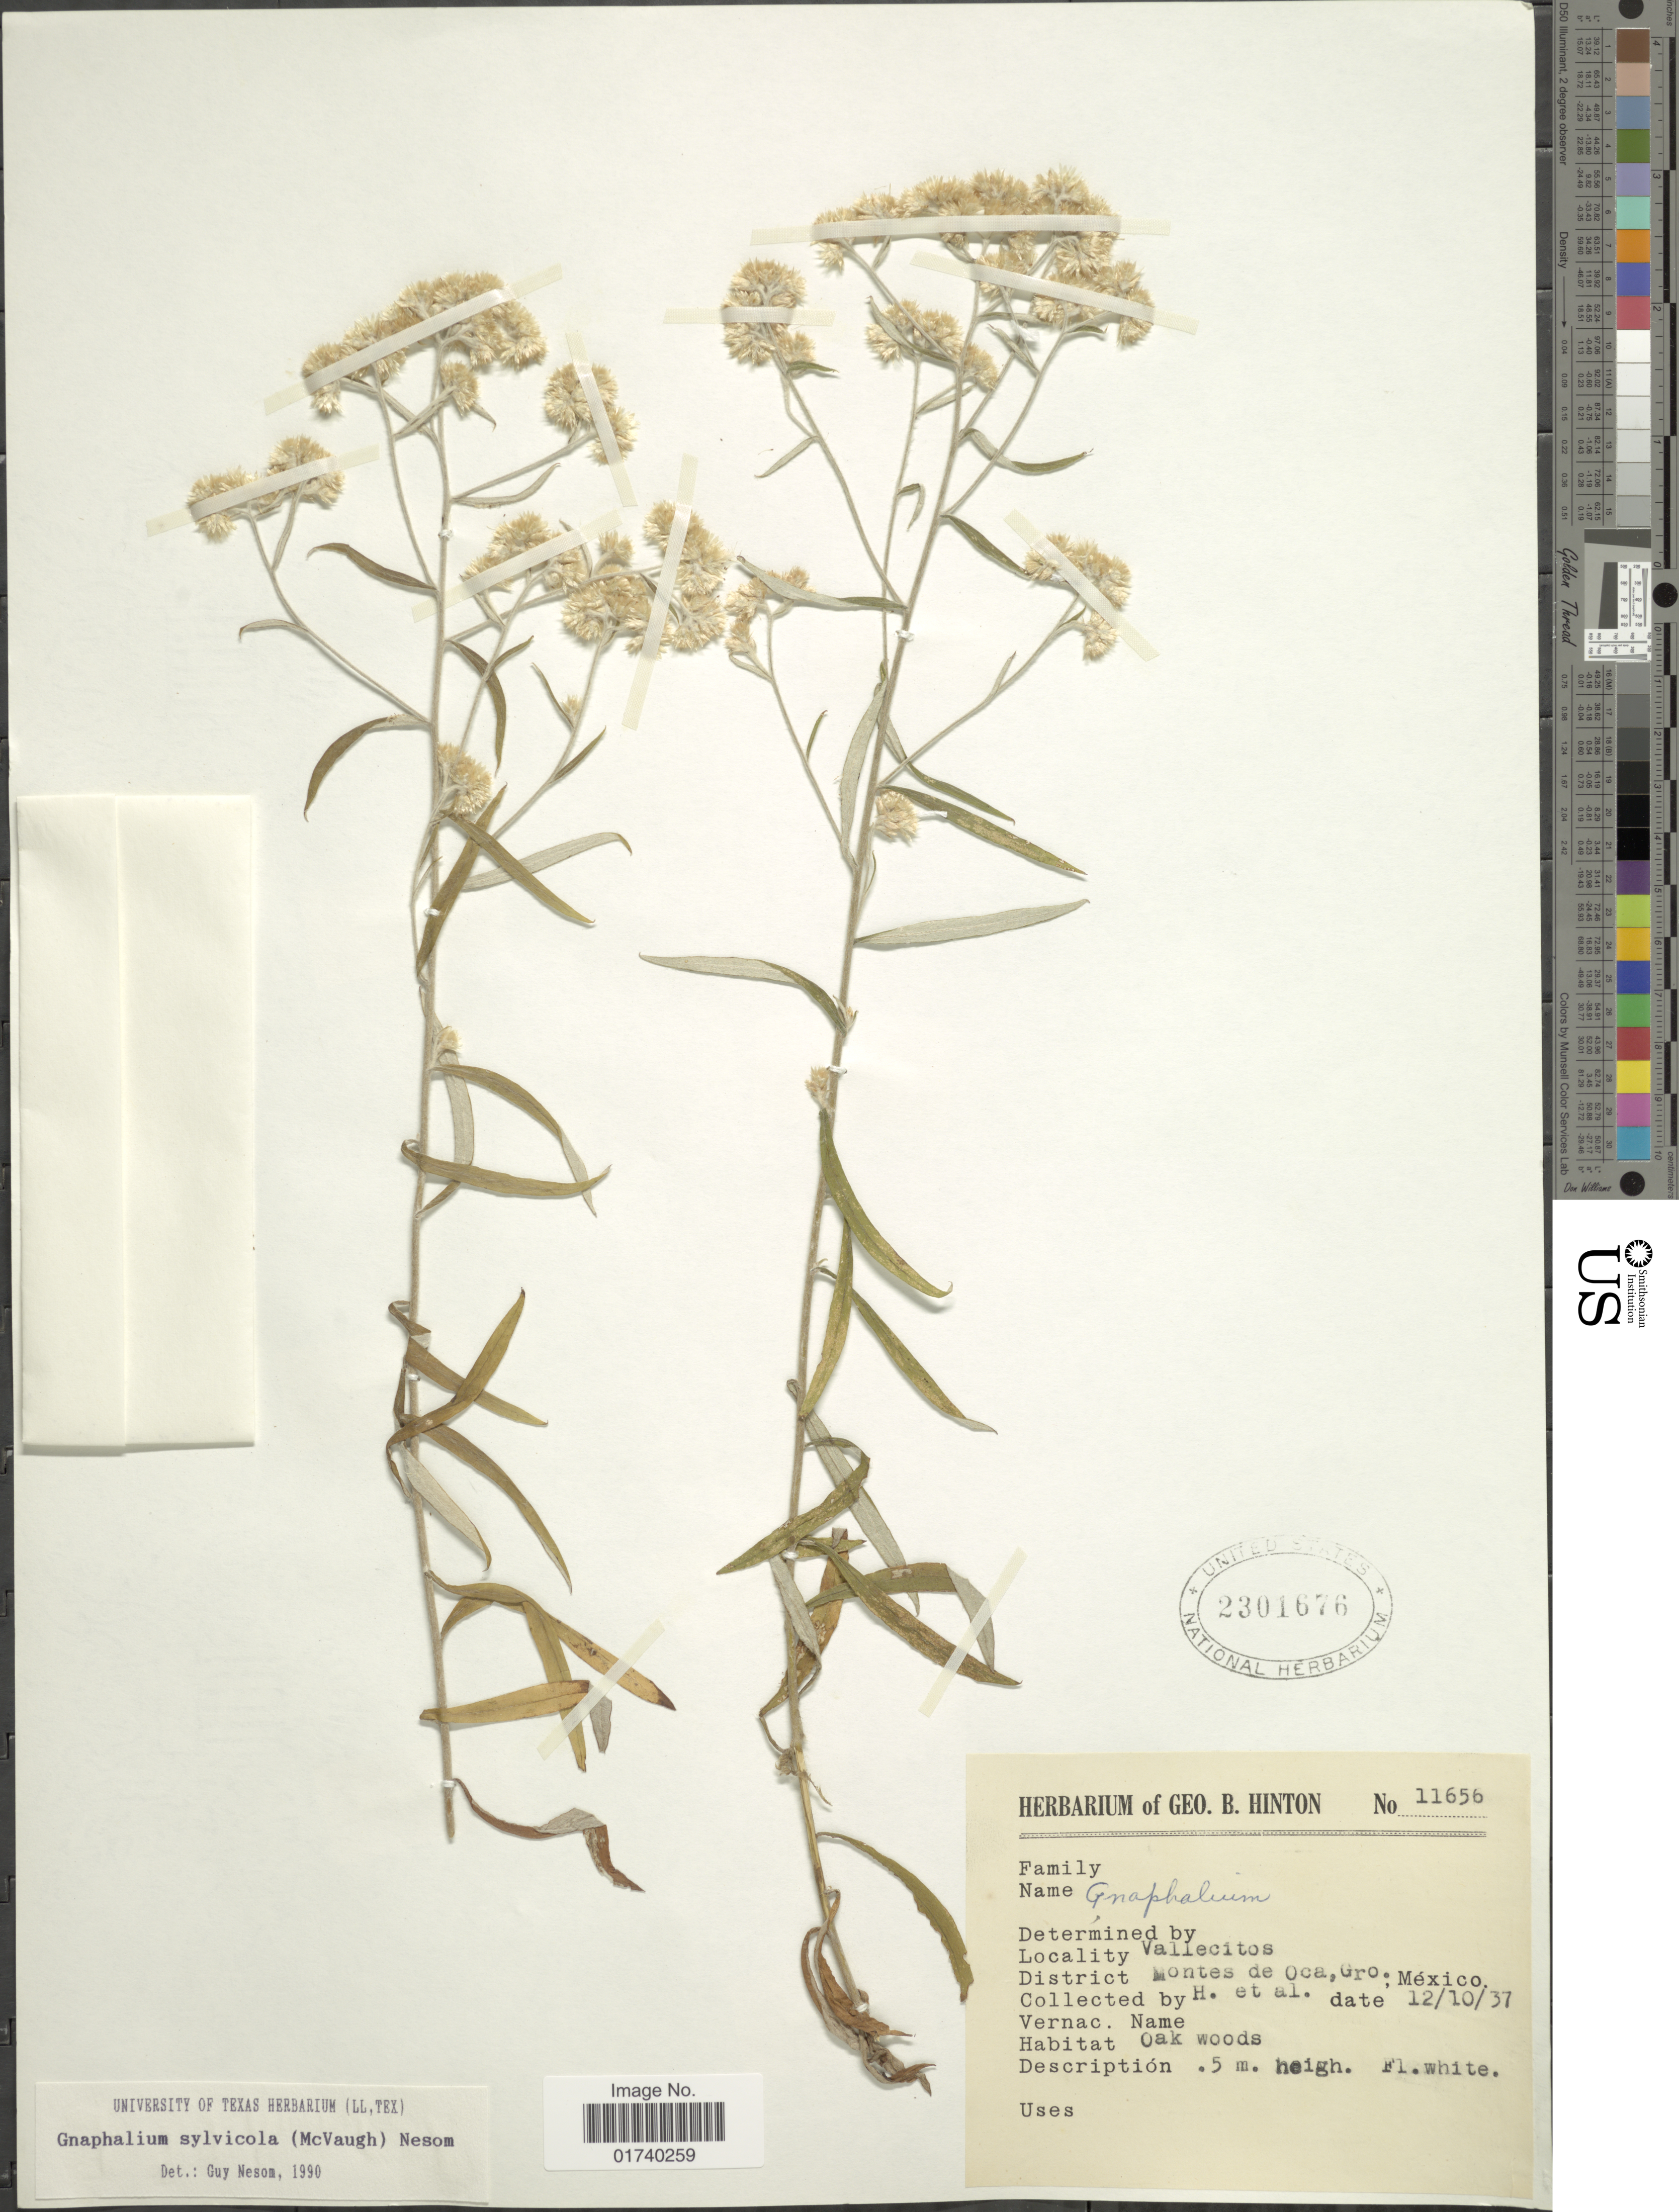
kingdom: Plantae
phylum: Tracheophyta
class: Magnoliopsida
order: Asterales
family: Asteraceae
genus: Pseudognaphalium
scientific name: Pseudognaphalium sylvicola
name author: (McVaugh) G.L. Nesom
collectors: G. B. Hinton & et al.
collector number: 11656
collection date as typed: Transcribed d/m/y: 10/12/37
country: Mexico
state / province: Guerrero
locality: Montes de Oca. Gro.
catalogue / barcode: US 230167